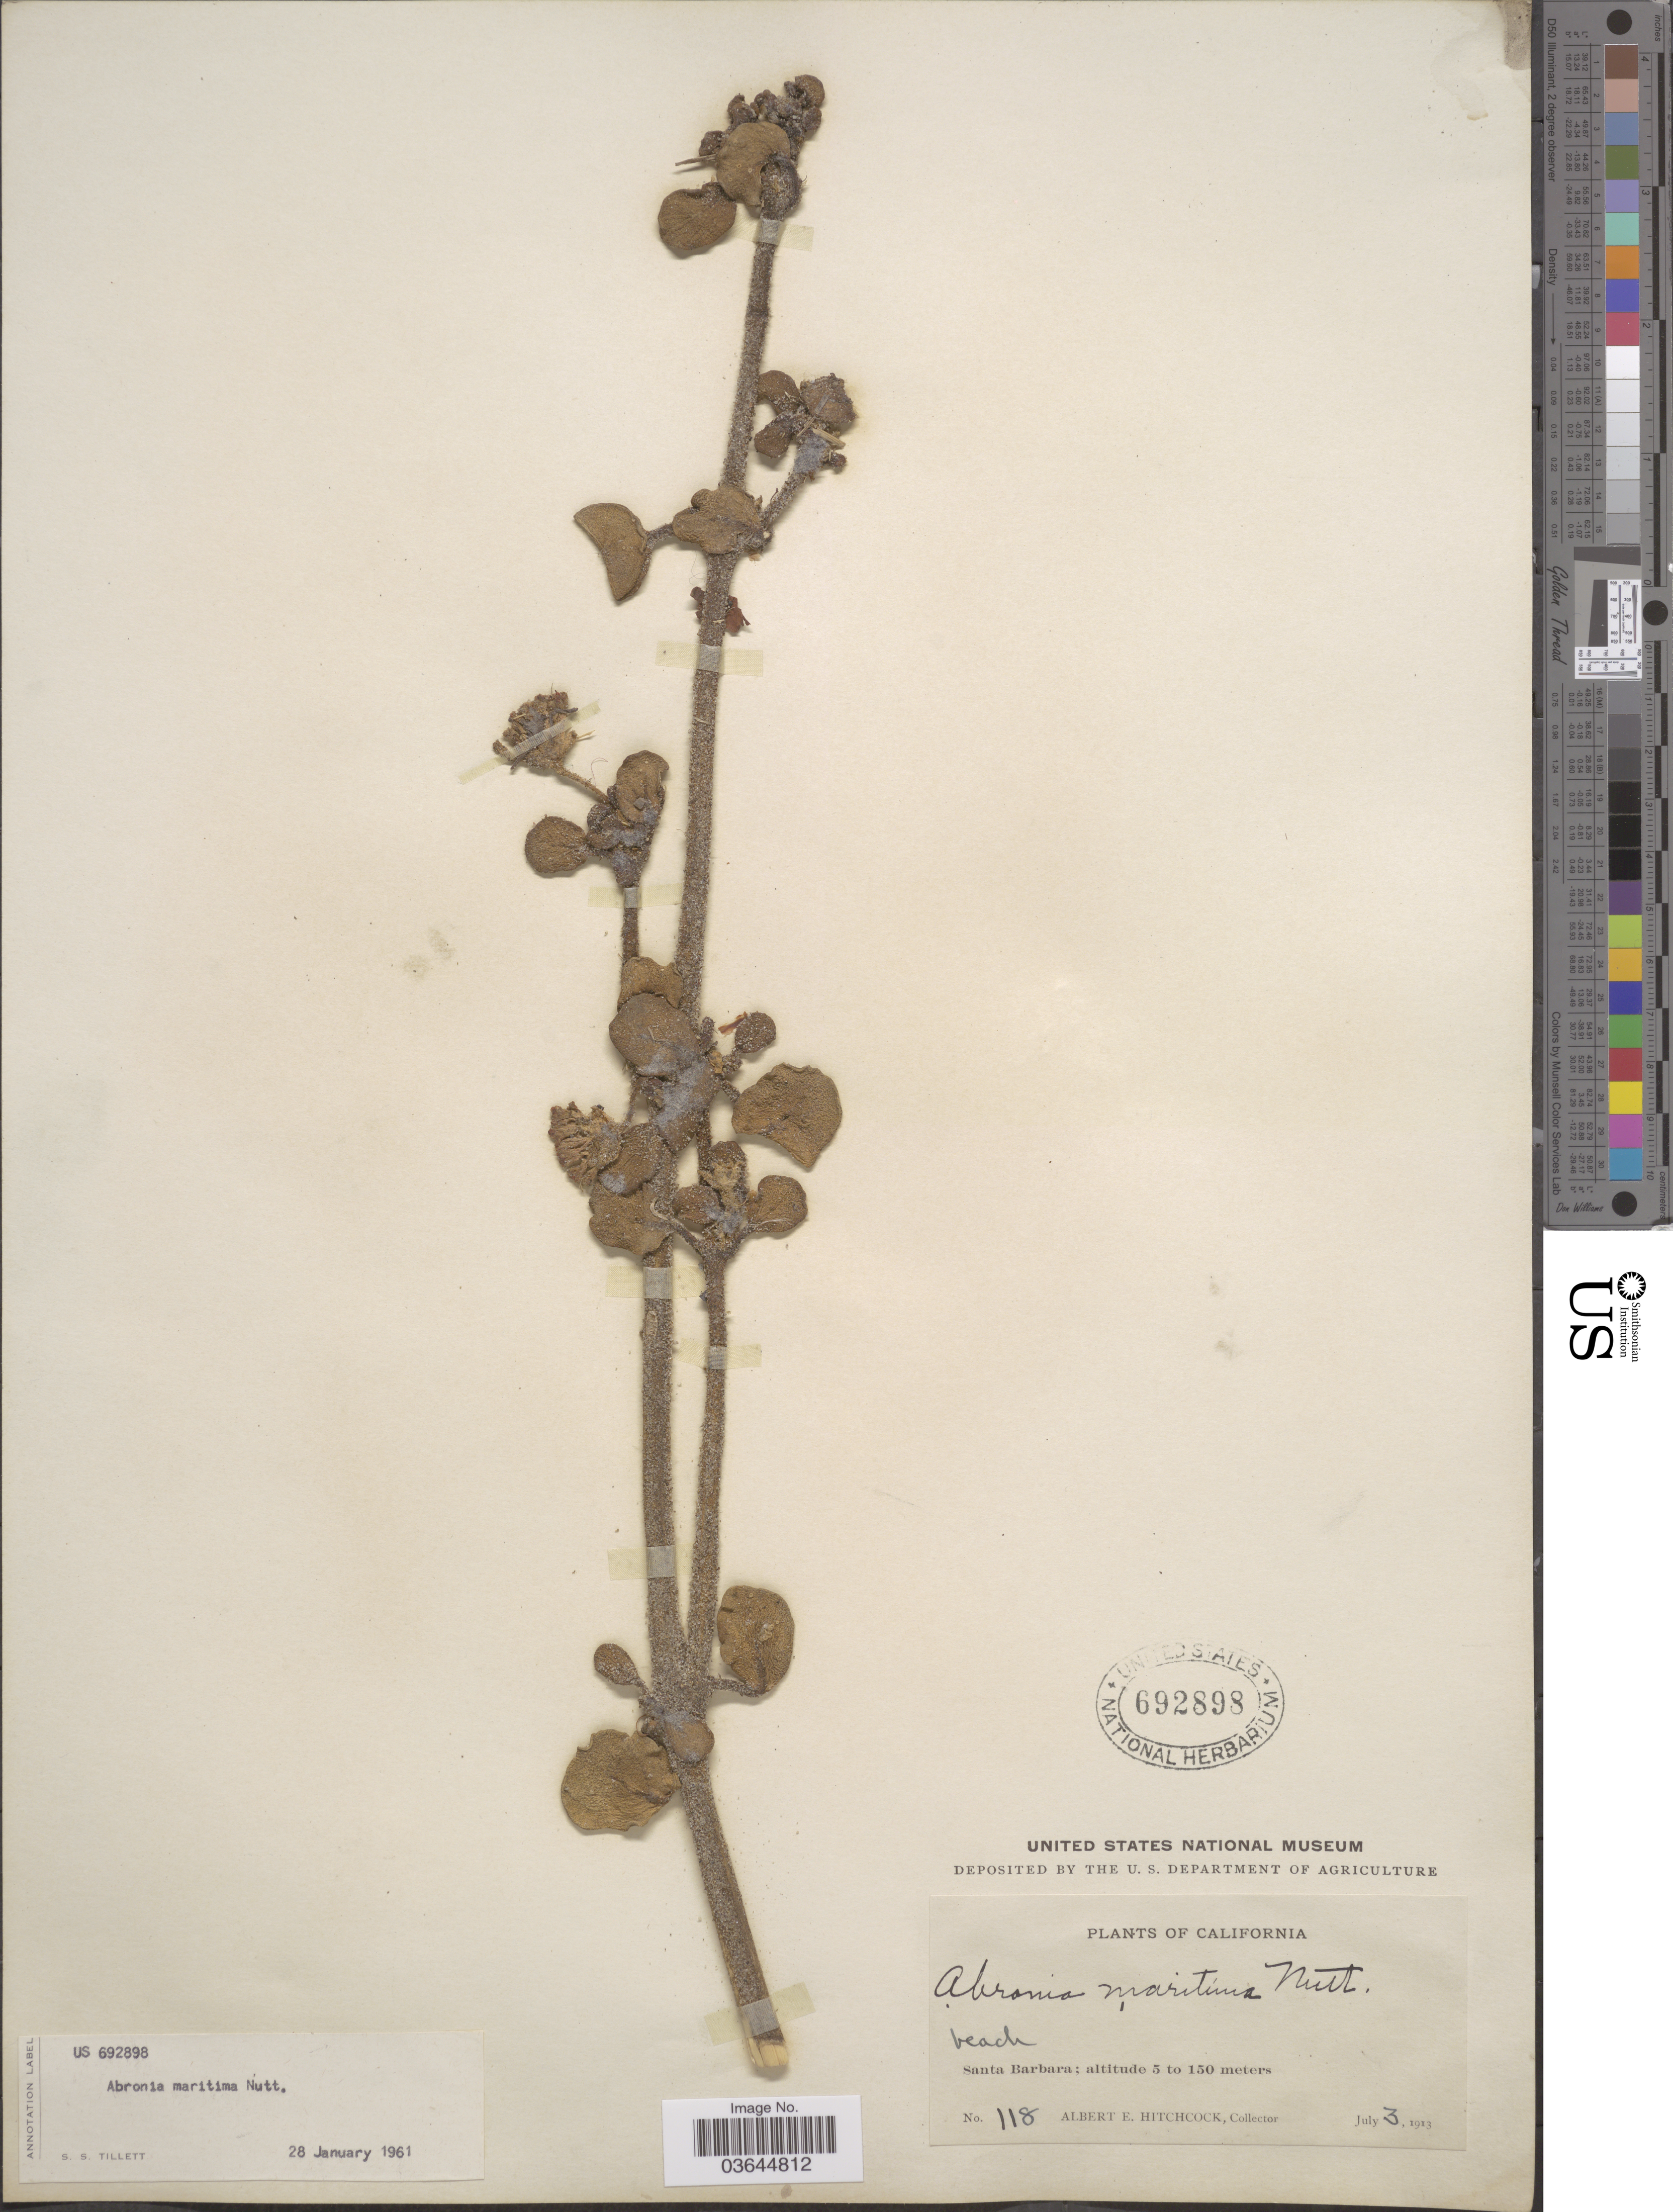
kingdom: Plantae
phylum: Tracheophyta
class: Magnoliopsida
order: Caryophyllales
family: Nyctaginaceae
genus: Abronia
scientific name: Abronia maritima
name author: Nutt. ex S. Watson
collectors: A. Hitchcock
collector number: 118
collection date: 1913-07-03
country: United States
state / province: California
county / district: Santa Barbara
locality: Santa Barbara.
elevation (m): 5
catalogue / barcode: US 692898